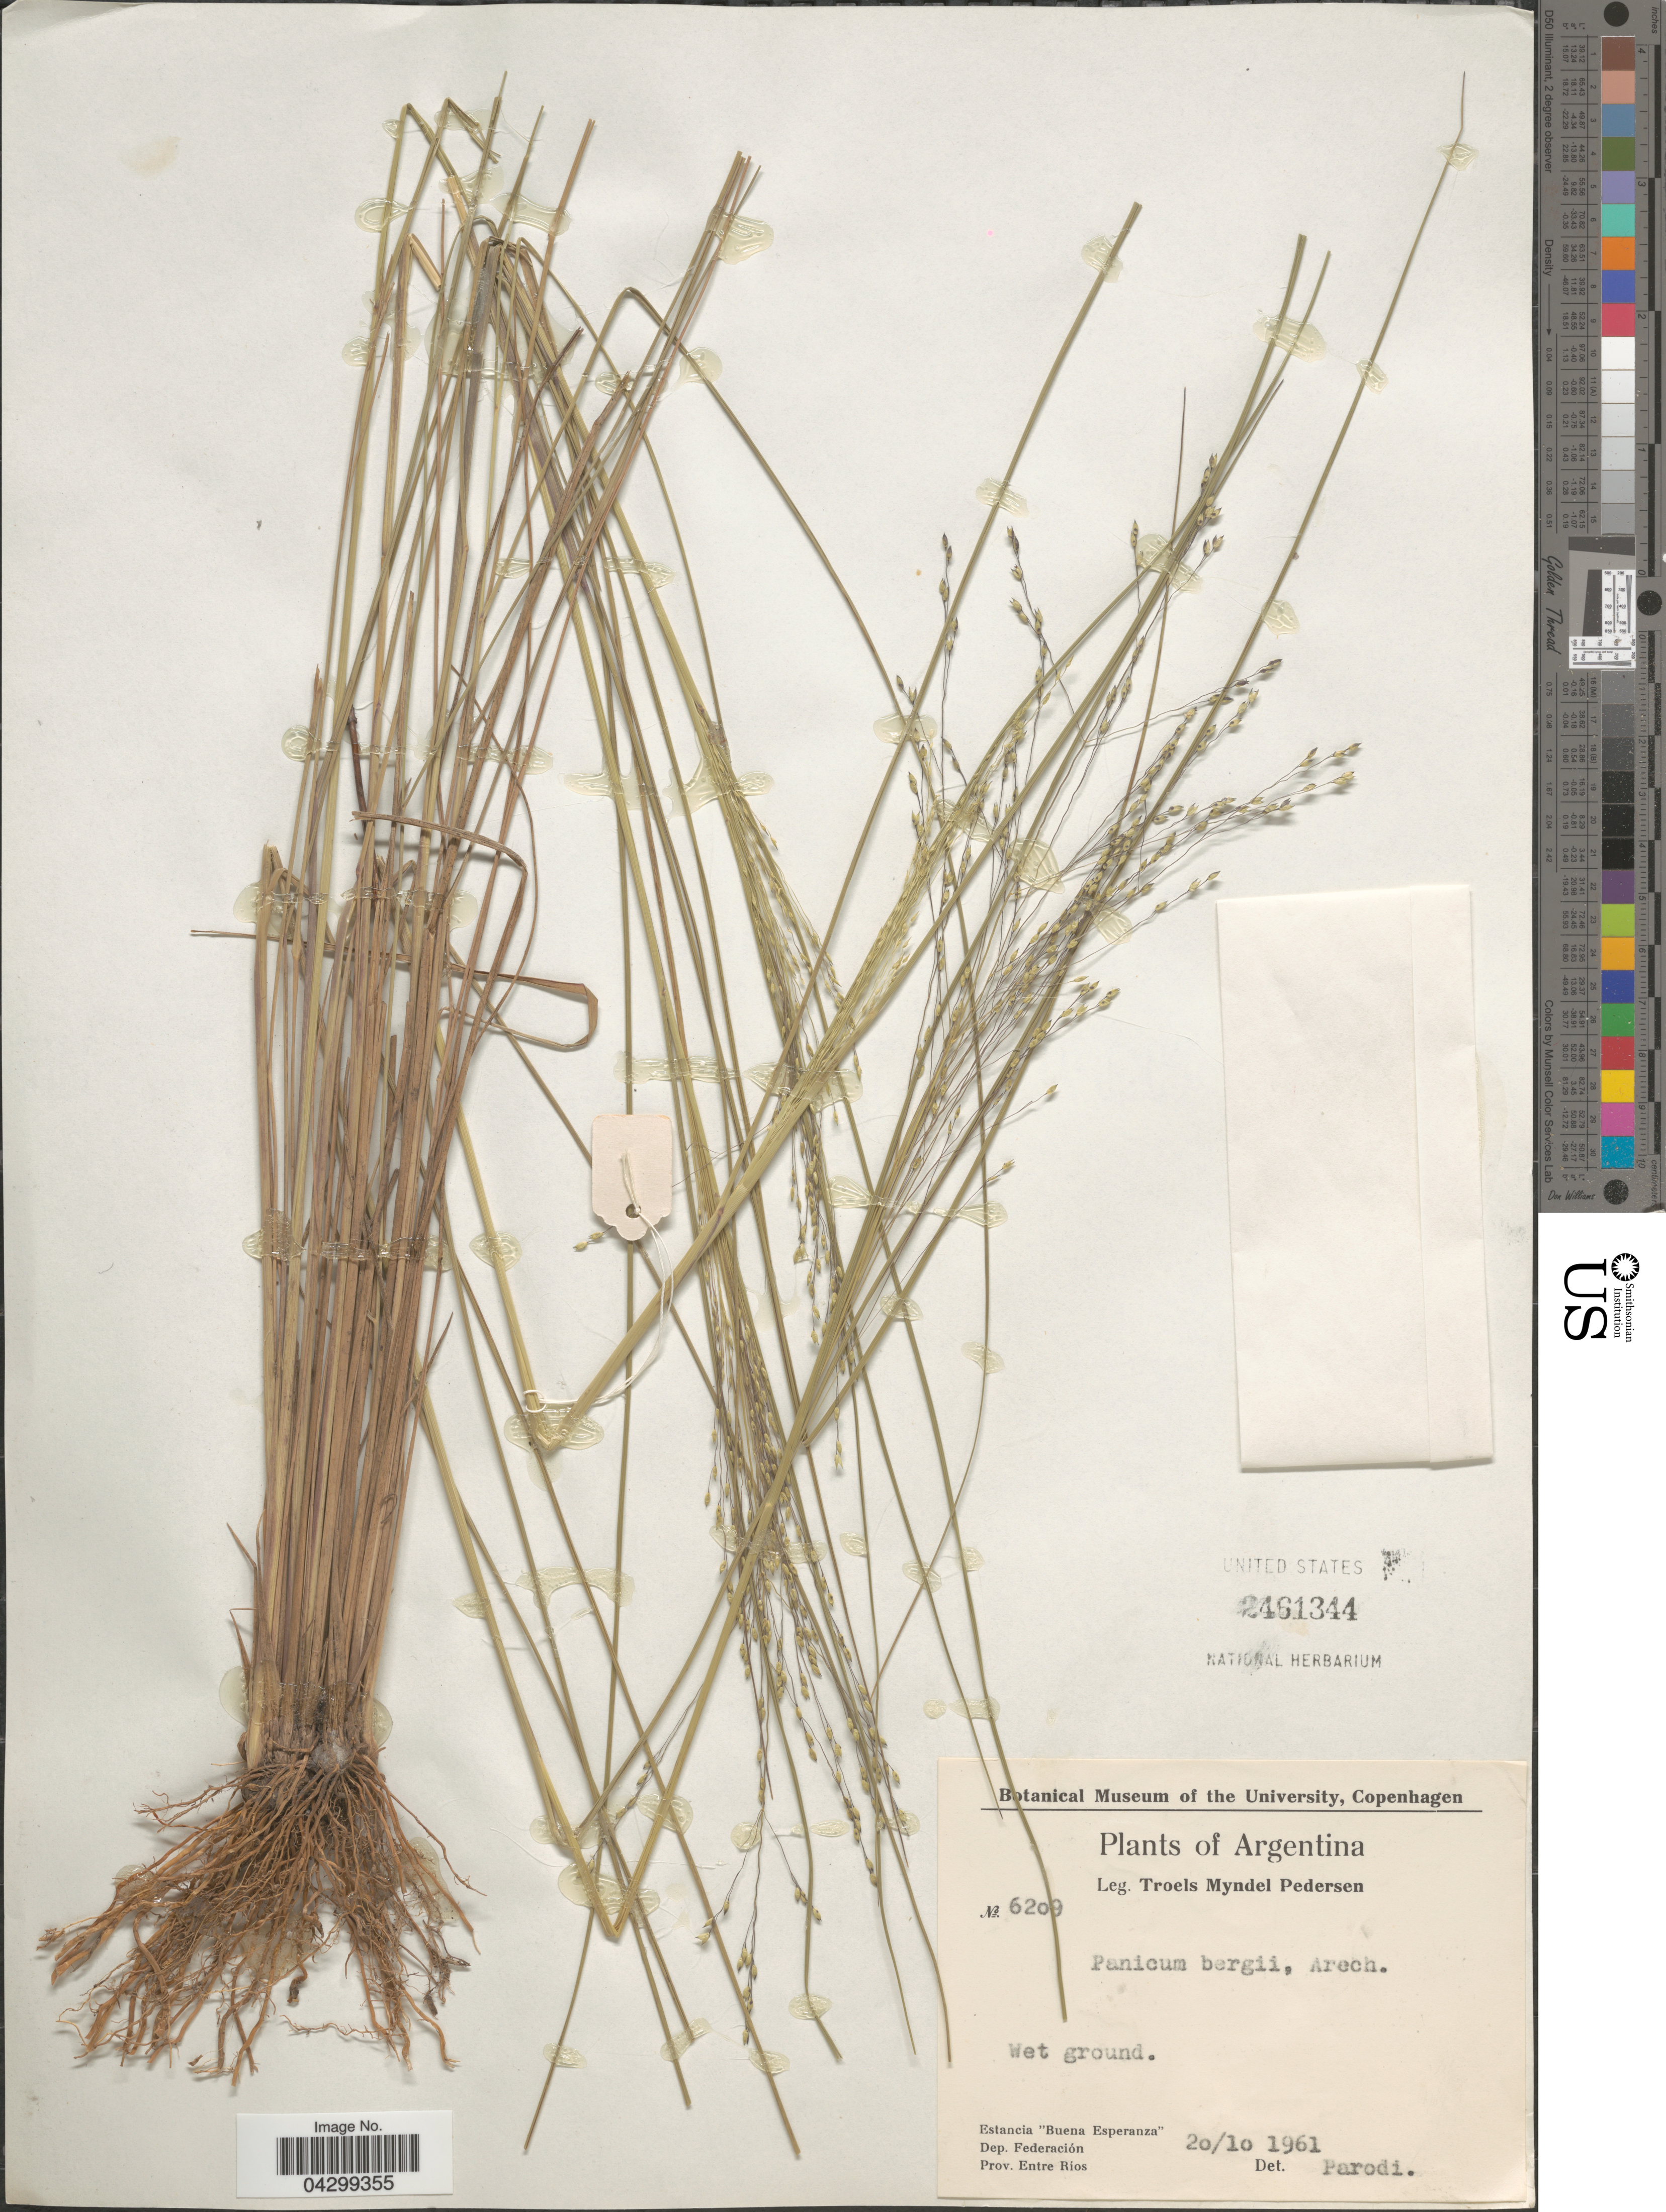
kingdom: Plantae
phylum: Tracheophyta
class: Liliopsida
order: Poales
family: Poaceae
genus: Panicum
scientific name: Panicum bergii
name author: Arechav.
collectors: T. Pederson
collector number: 6209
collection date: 1961-10-20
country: Argentina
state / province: Entre Rios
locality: Wet ground. Estancia "Buena Esperanza". Dep Federación.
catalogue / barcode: US 2461344